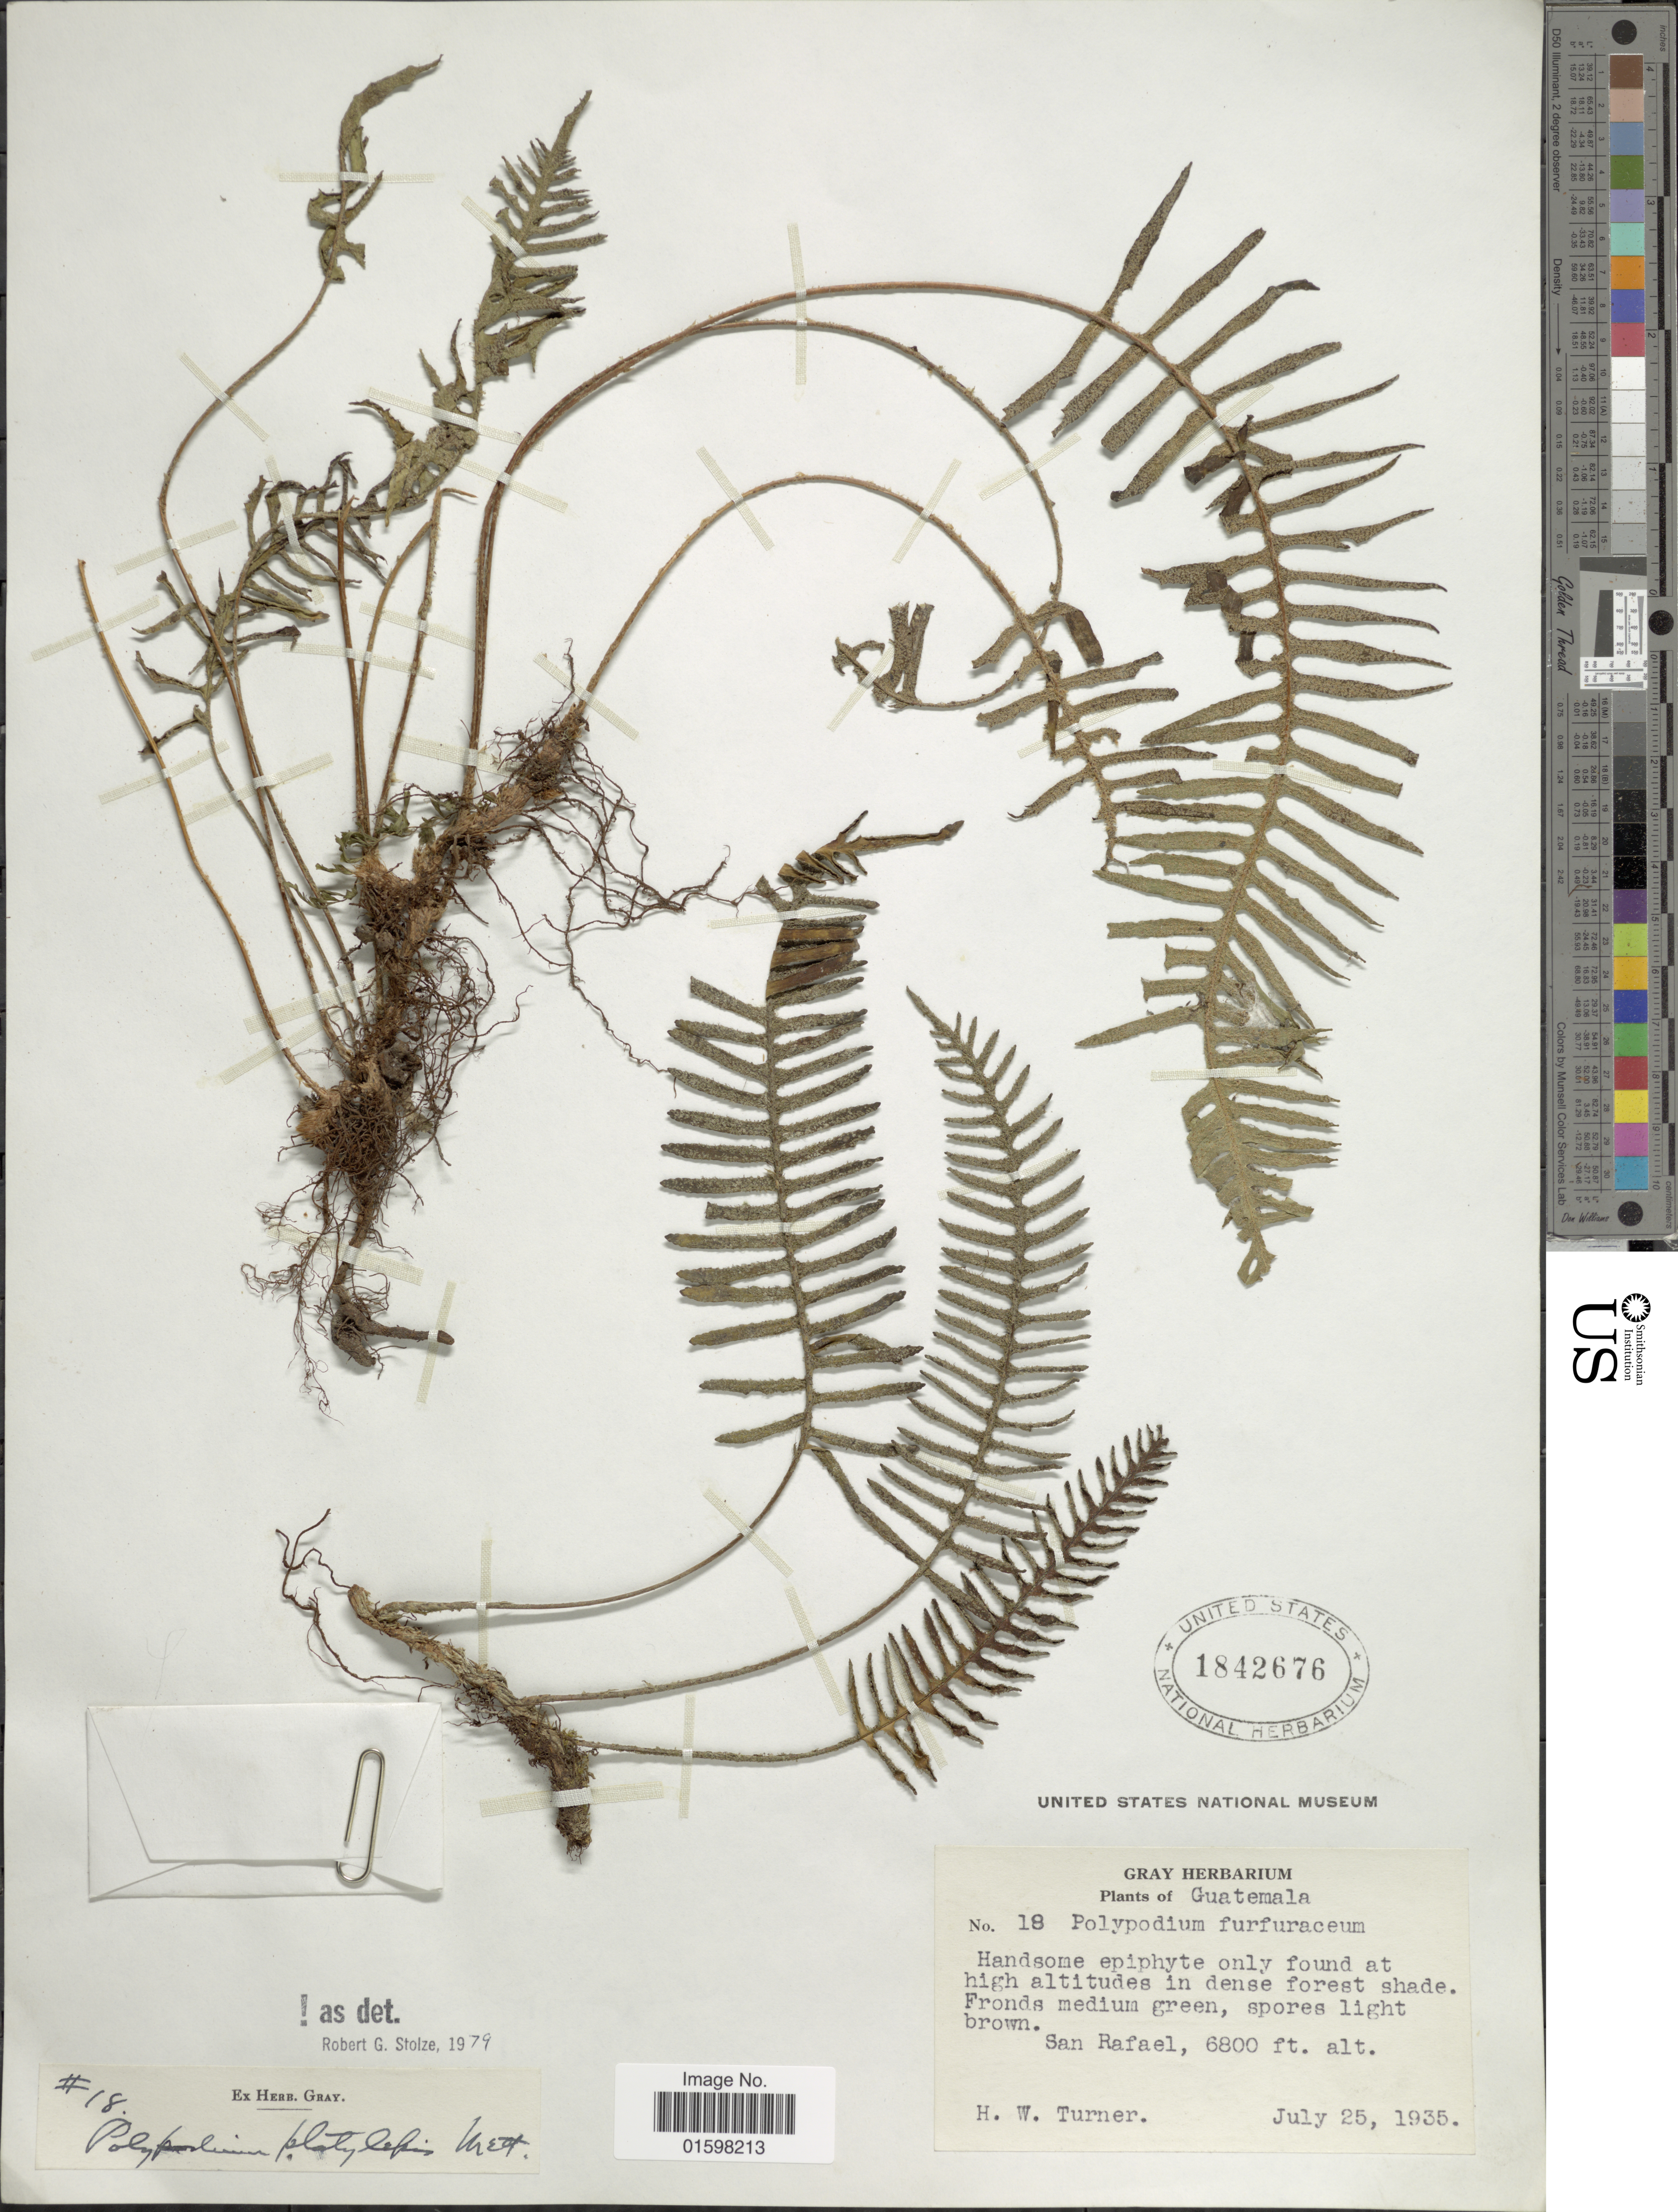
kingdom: Plantae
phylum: Tracheophyta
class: Polypodiopsida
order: Polypodiales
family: Polypodiaceae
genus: Pleopeltis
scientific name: Pleopeltis platylepis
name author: (Mett. ex Kuhn) A.R. Sm. & Tejero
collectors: H. Turner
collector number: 18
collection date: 1935-07-25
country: Guatemala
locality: San Rafael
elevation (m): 2073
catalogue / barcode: US 1842676